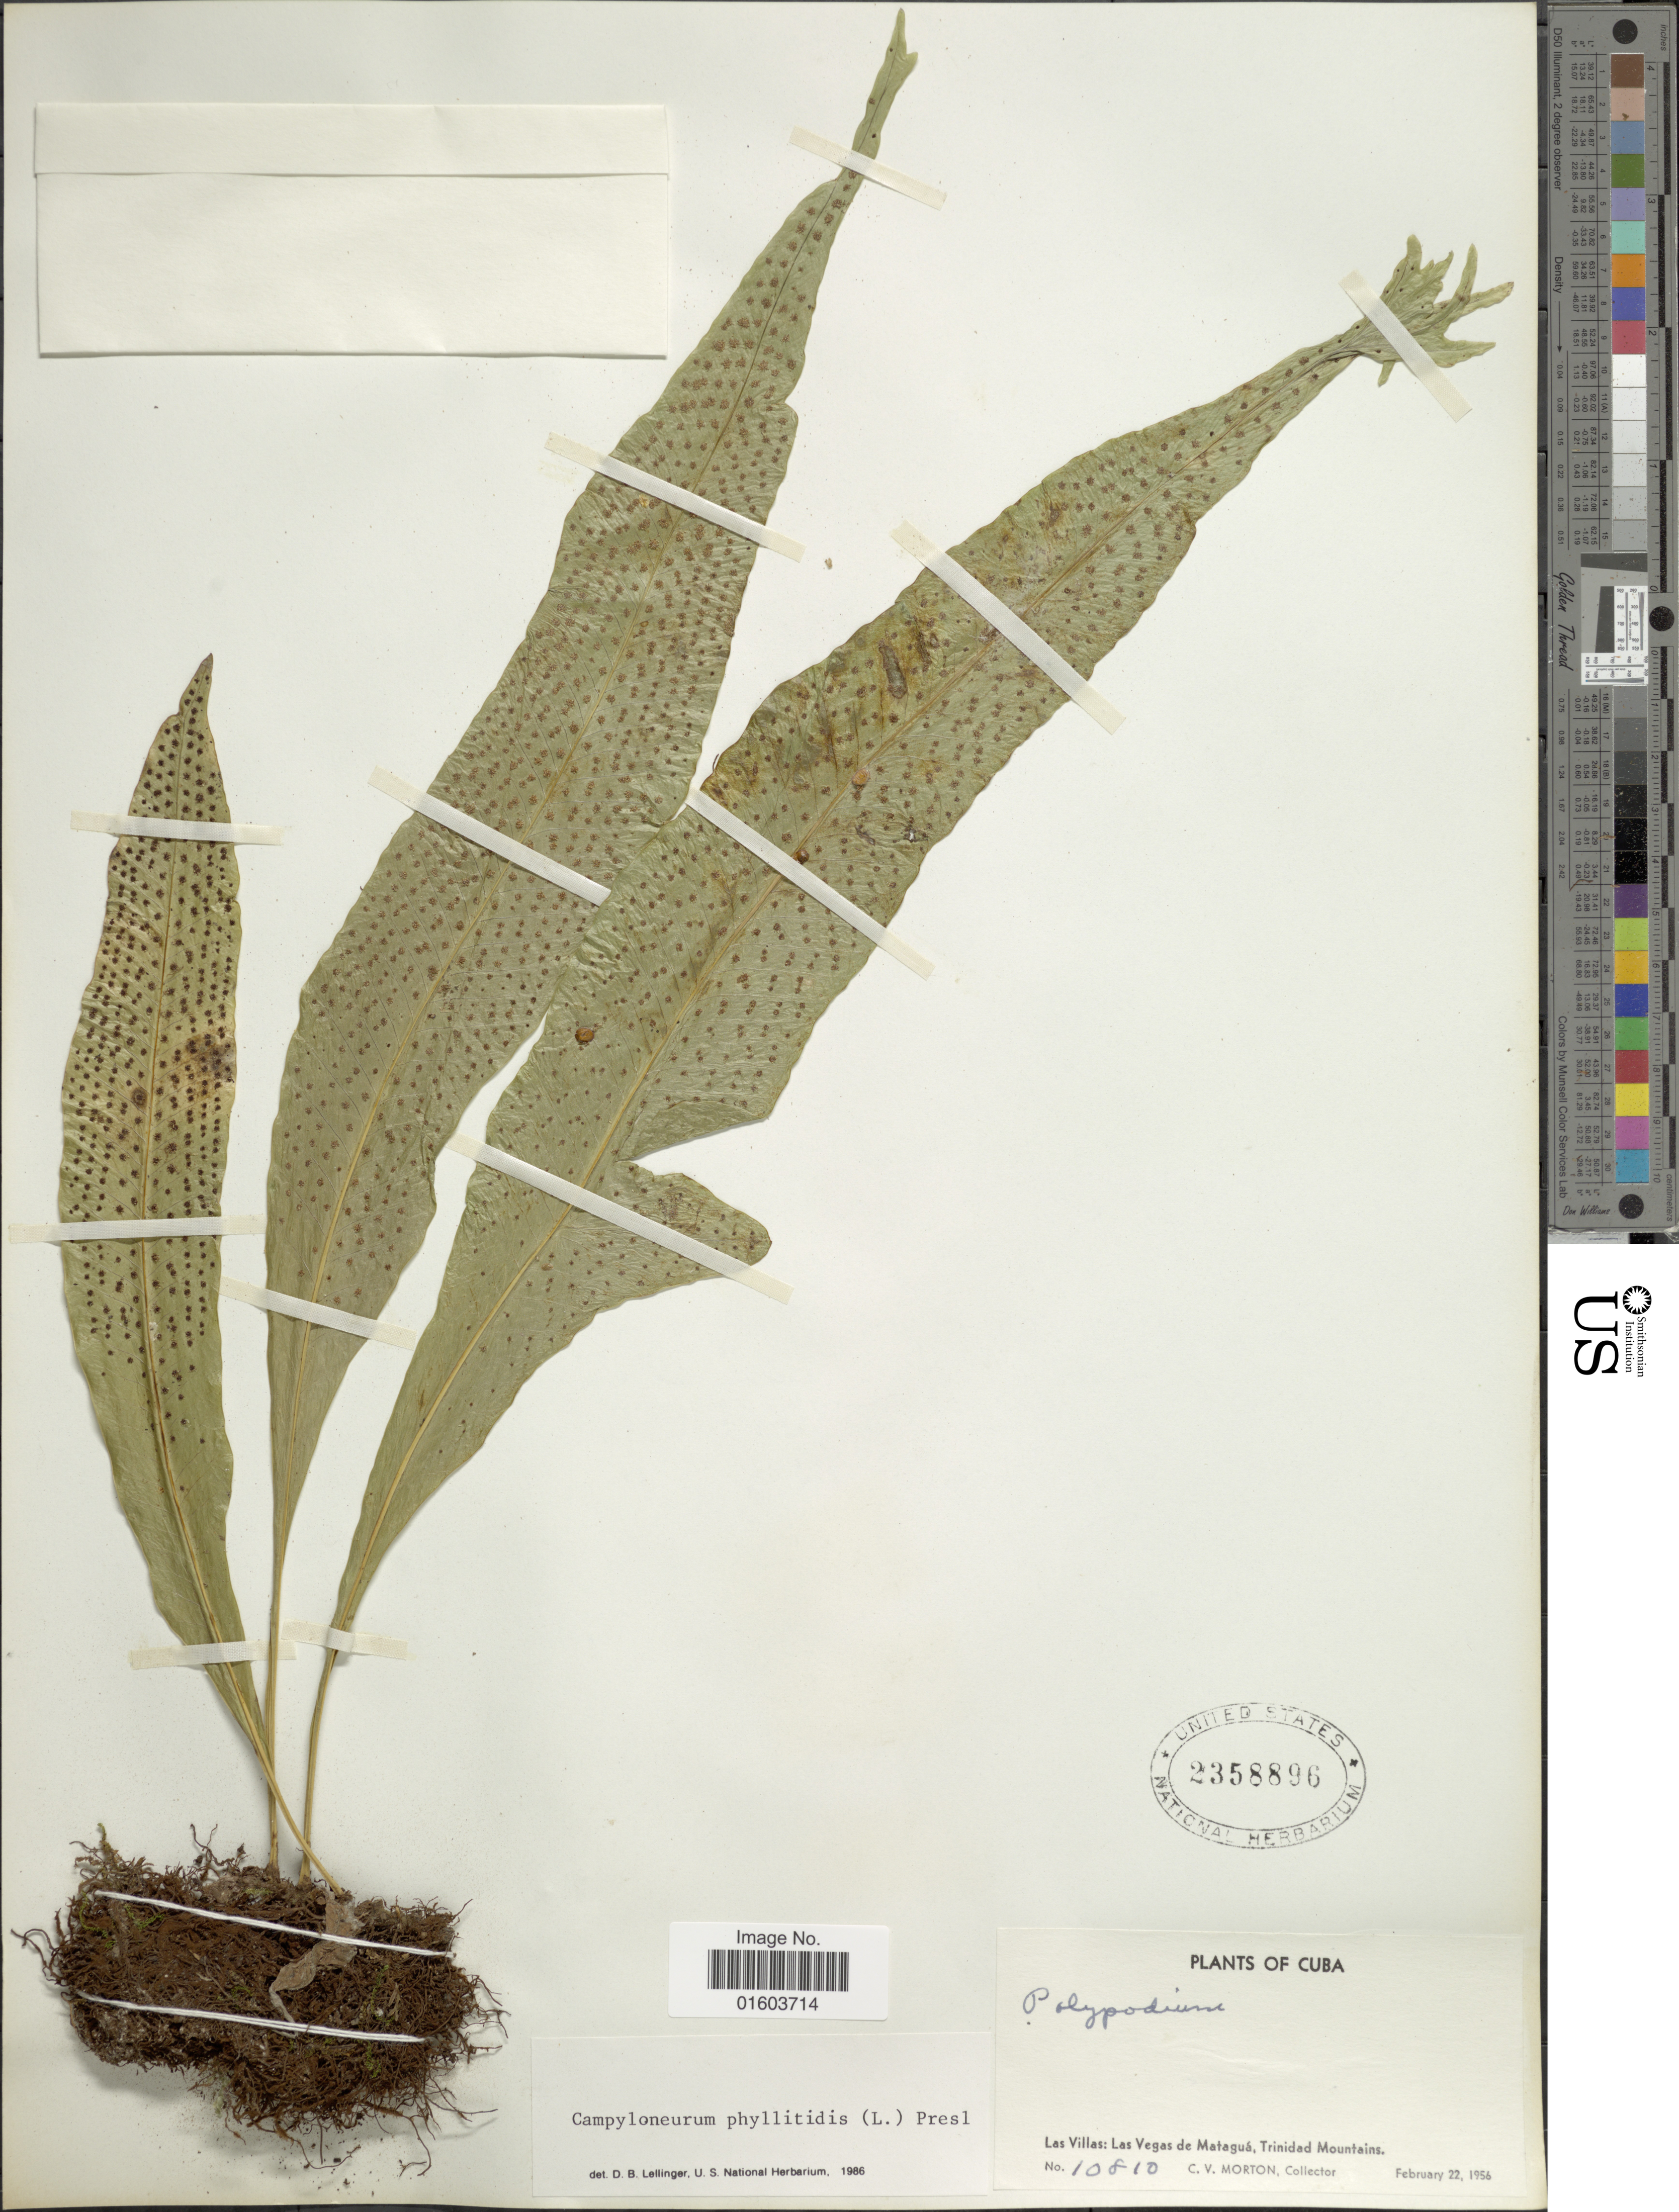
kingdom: Plantae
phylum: Tracheophyta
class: Polypodiopsida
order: Polypodiales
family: Polypodiaceae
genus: Campyloneurum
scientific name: Campyloneurum phyllitidis f. comosum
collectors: C. V. Morton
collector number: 10810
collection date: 1956-02-22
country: Cuba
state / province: Las Villas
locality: Cuba. Las Villas: Las Vegas de Matagua, Trinidad Mountains.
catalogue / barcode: US 2358896